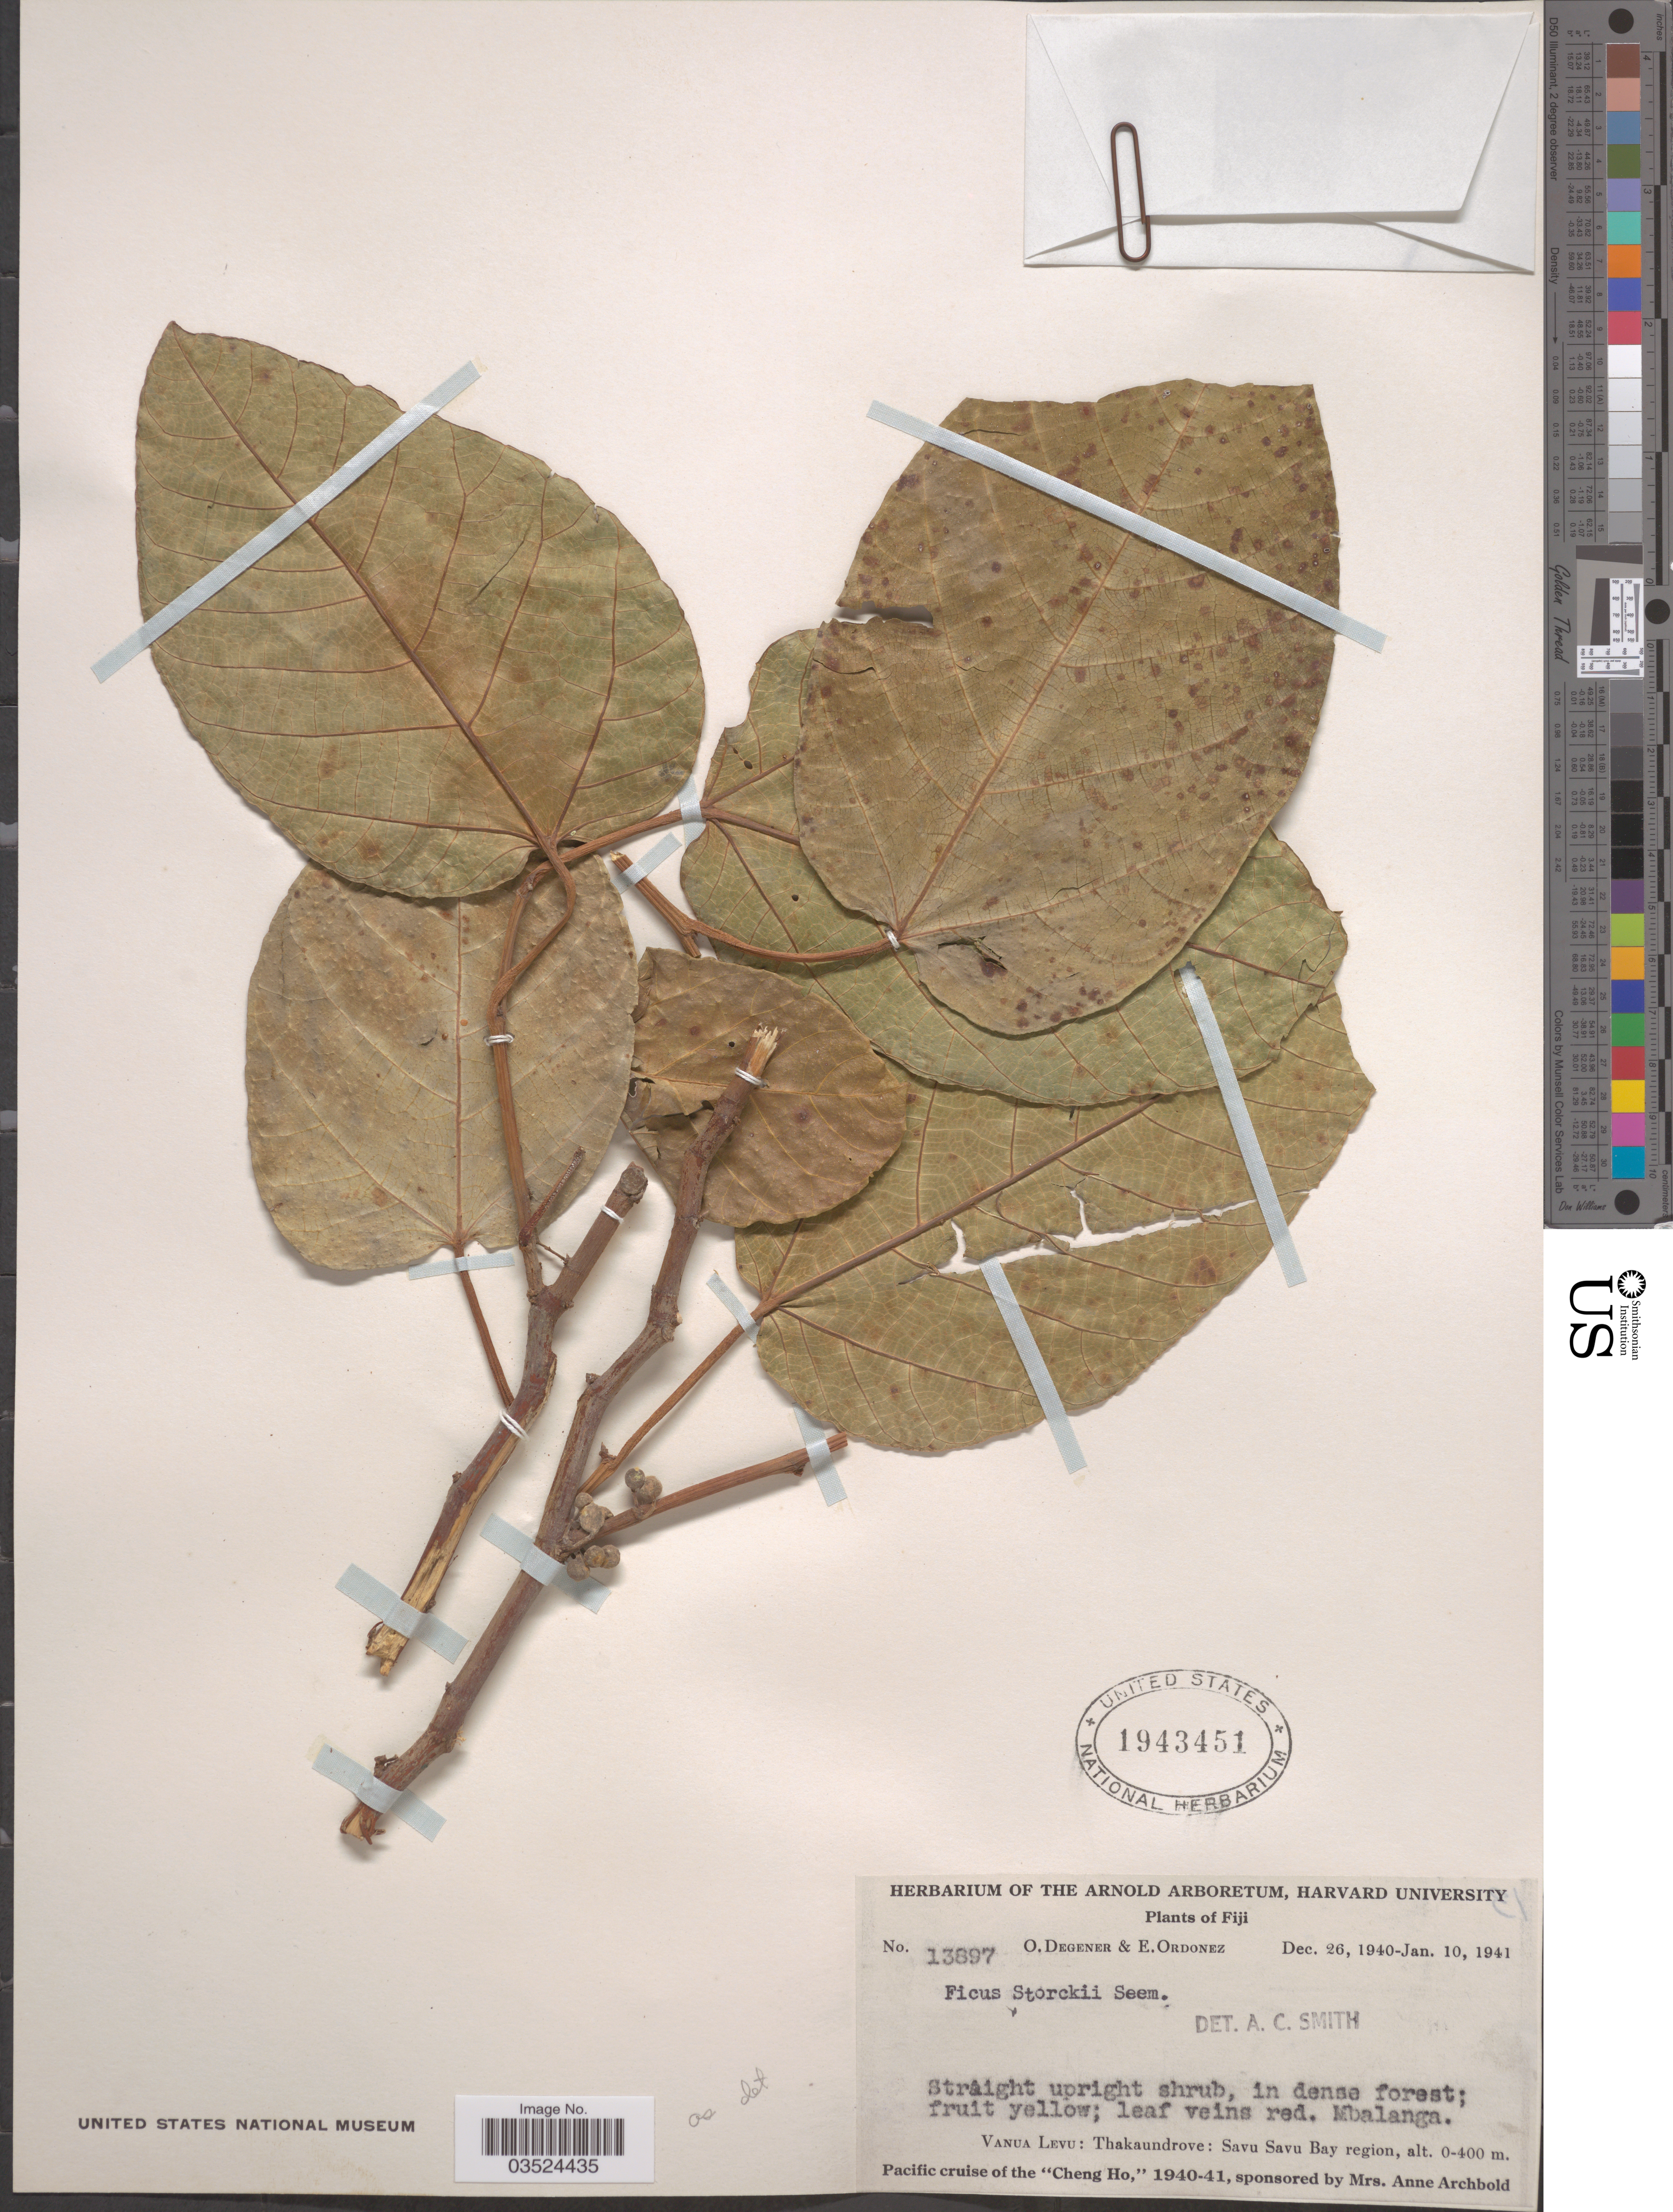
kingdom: Plantae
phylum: Tracheophyta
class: Magnoliopsida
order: Rosales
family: Moraceae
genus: Ficus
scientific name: Ficus storckii var. storckii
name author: Seem.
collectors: O. Degener & E. Ordonez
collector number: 13897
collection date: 1940-12-26/1941-01-10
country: Fiji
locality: Mbalanga. Vanua Levu: Thakaundrove: Savu Savu Bay region.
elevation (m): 0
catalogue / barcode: US 1943451